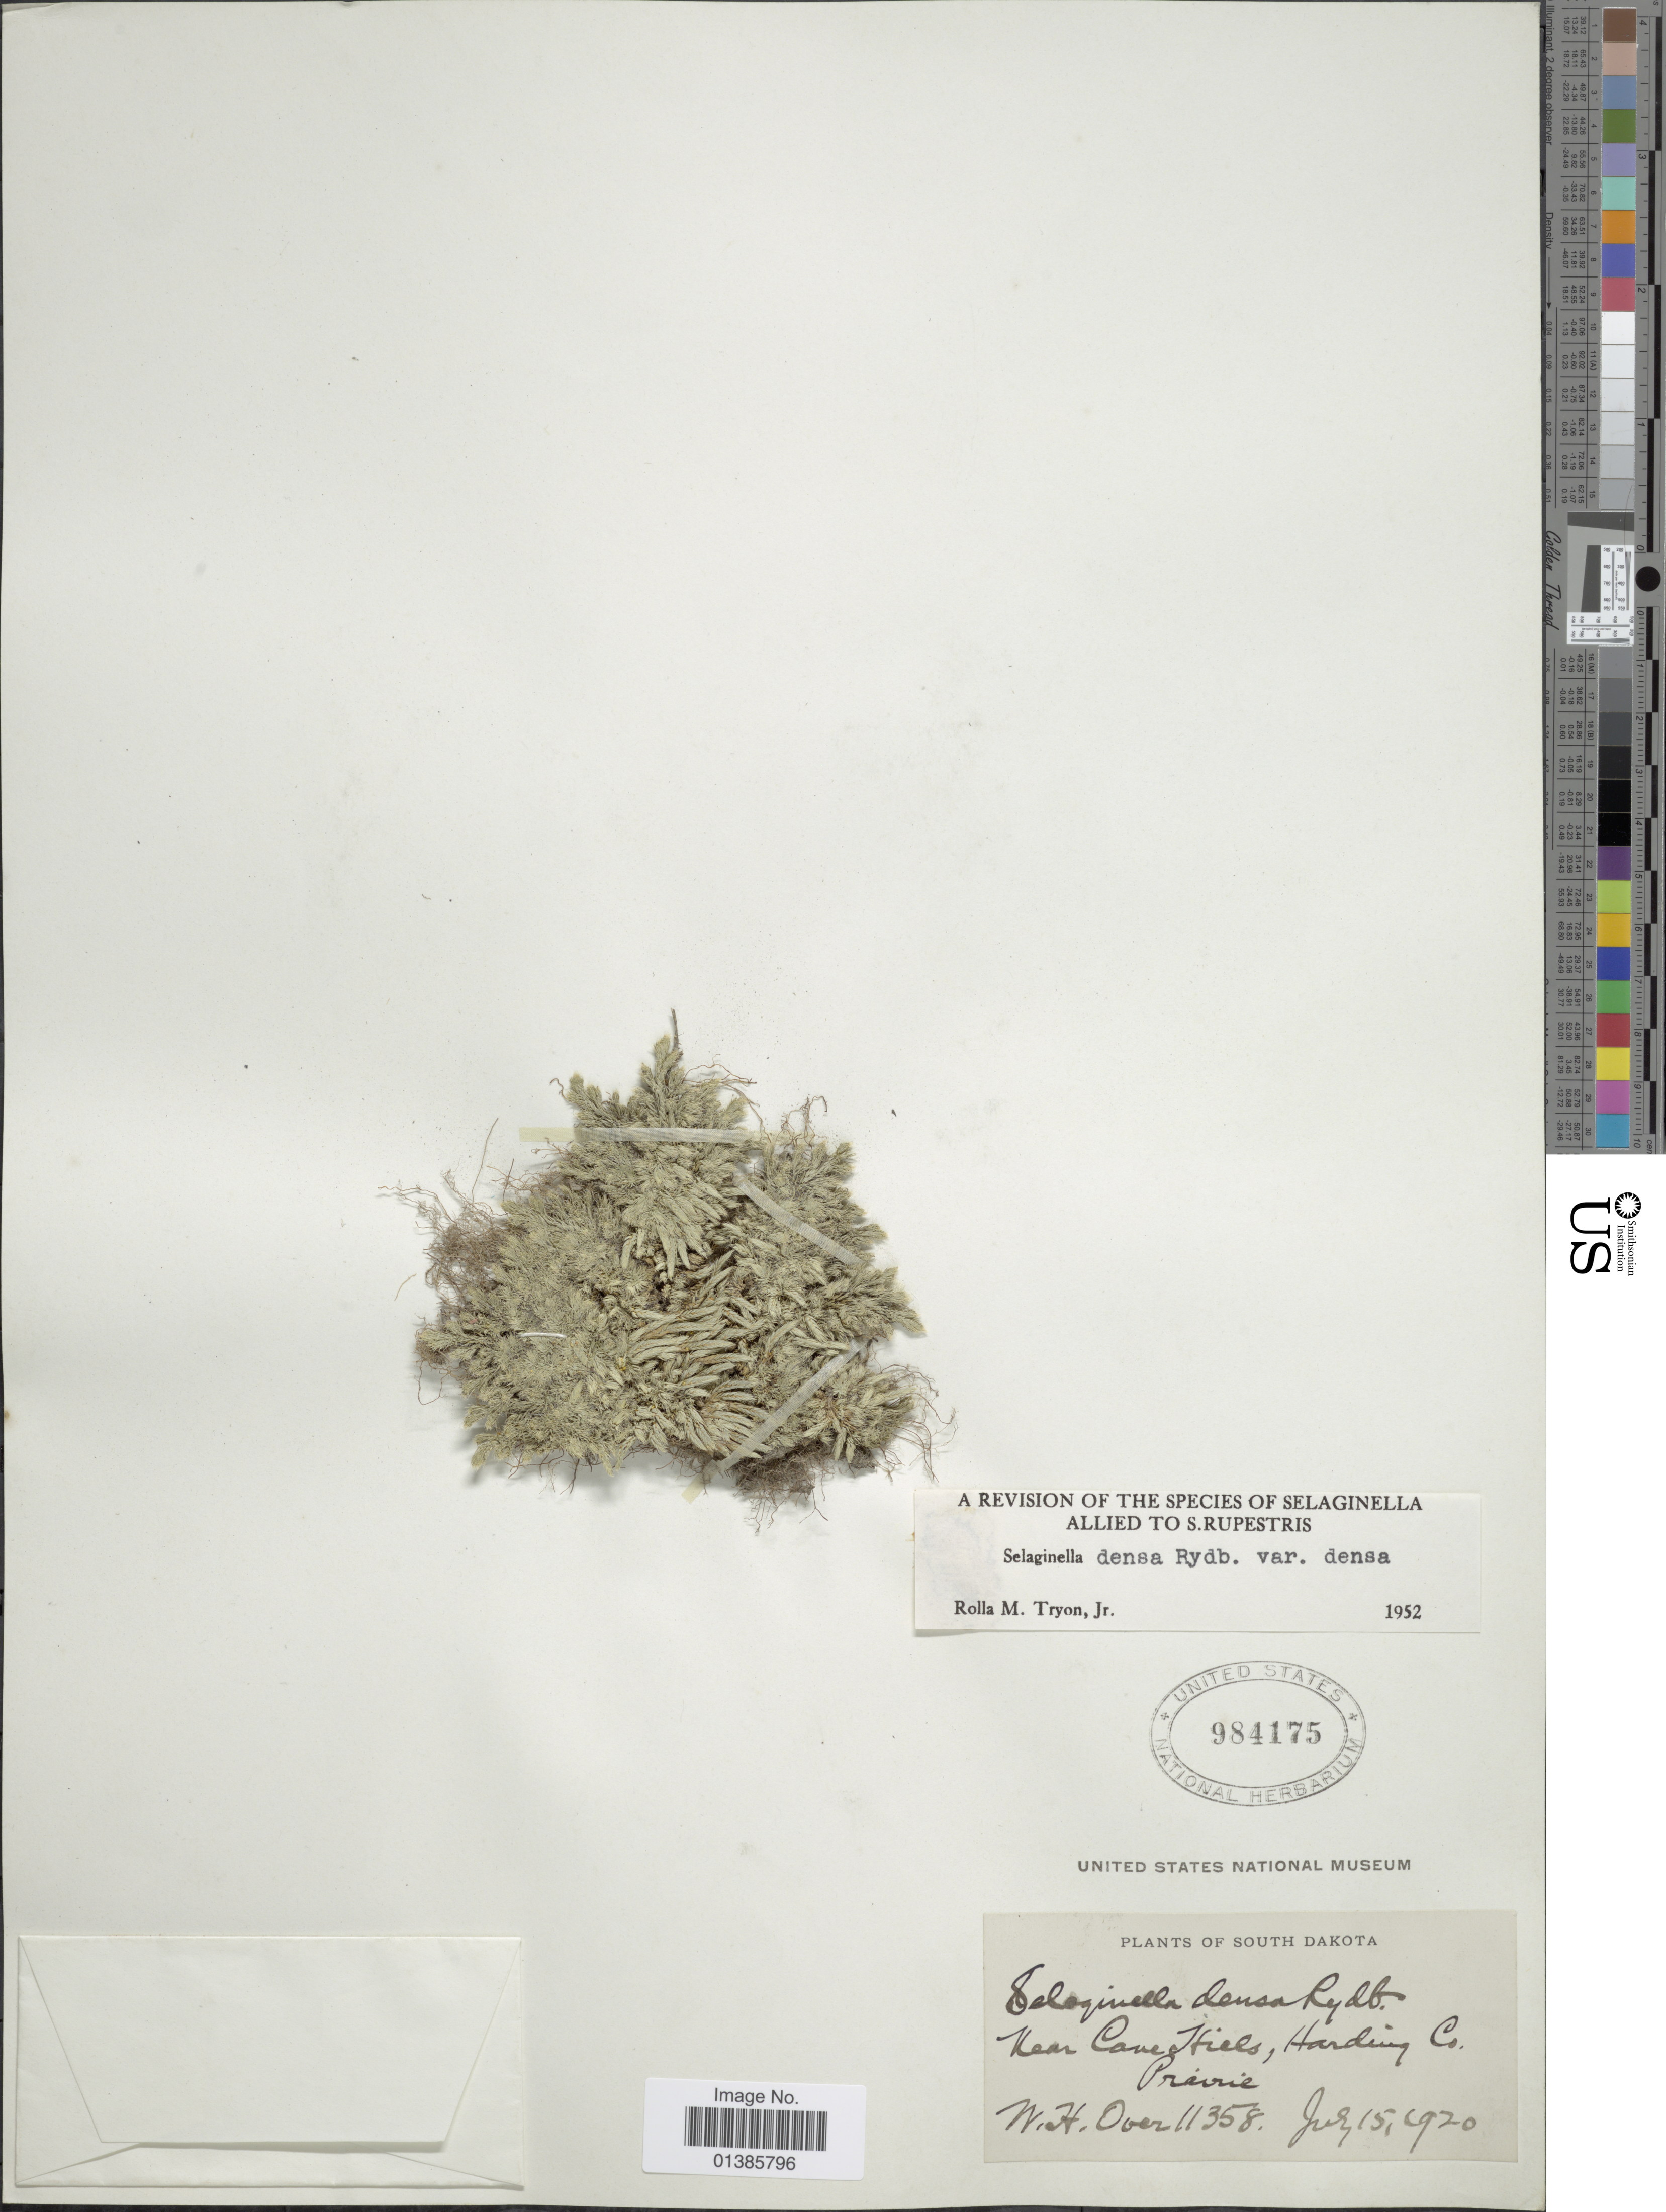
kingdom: Plantae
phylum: Tracheophyta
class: Lycopodiopsida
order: Selaginellales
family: Selaginellaceae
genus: Selaginella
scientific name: Selaginella densa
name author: Rydb.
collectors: W. Over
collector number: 11358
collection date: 1920-07-15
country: United States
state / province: South Dakota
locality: Near Caves Hills, Harding Co., Prairie.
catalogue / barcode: US 984175